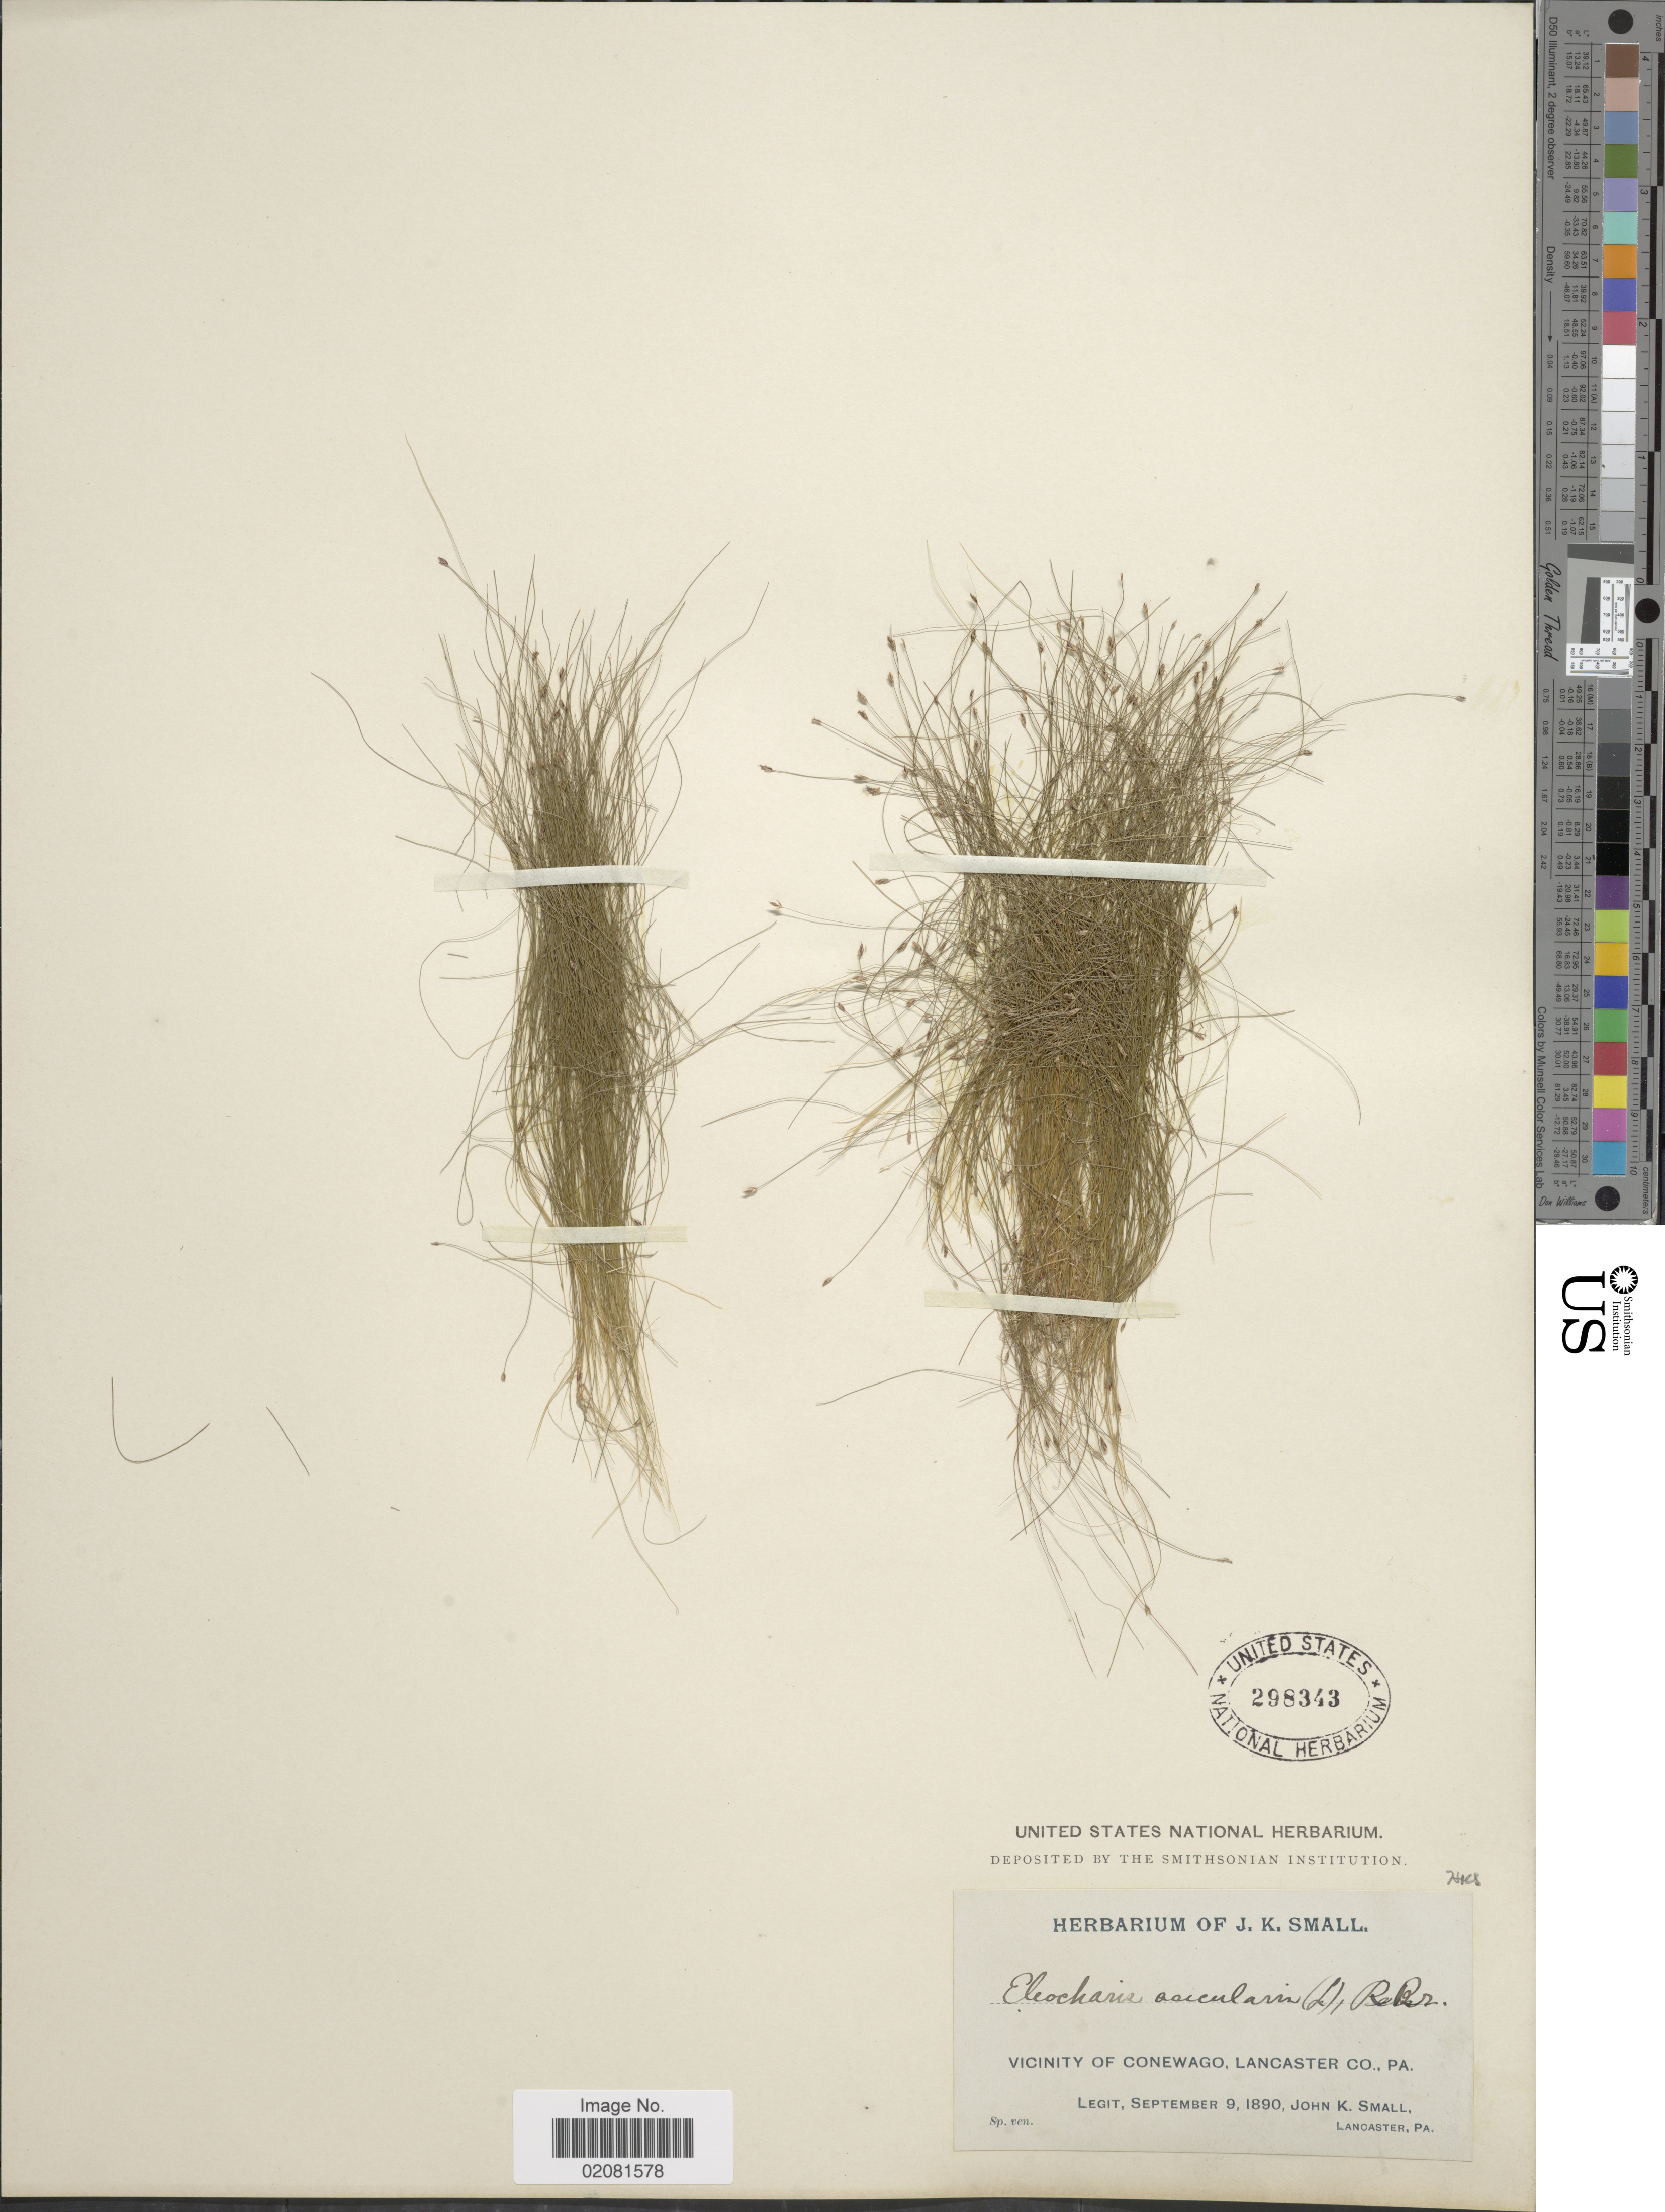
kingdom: Plantae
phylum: Tracheophyta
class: Liliopsida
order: Poales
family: Cyperaceae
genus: Eleocharis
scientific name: Eleocharis acicularis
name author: (L.) Roem. & Schult.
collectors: Ex herb. J. K. Small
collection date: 1890-09-09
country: United States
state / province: Pennsylvania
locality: Vicinity of Conewago, Lancaster Co., Pa.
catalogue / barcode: US 298343